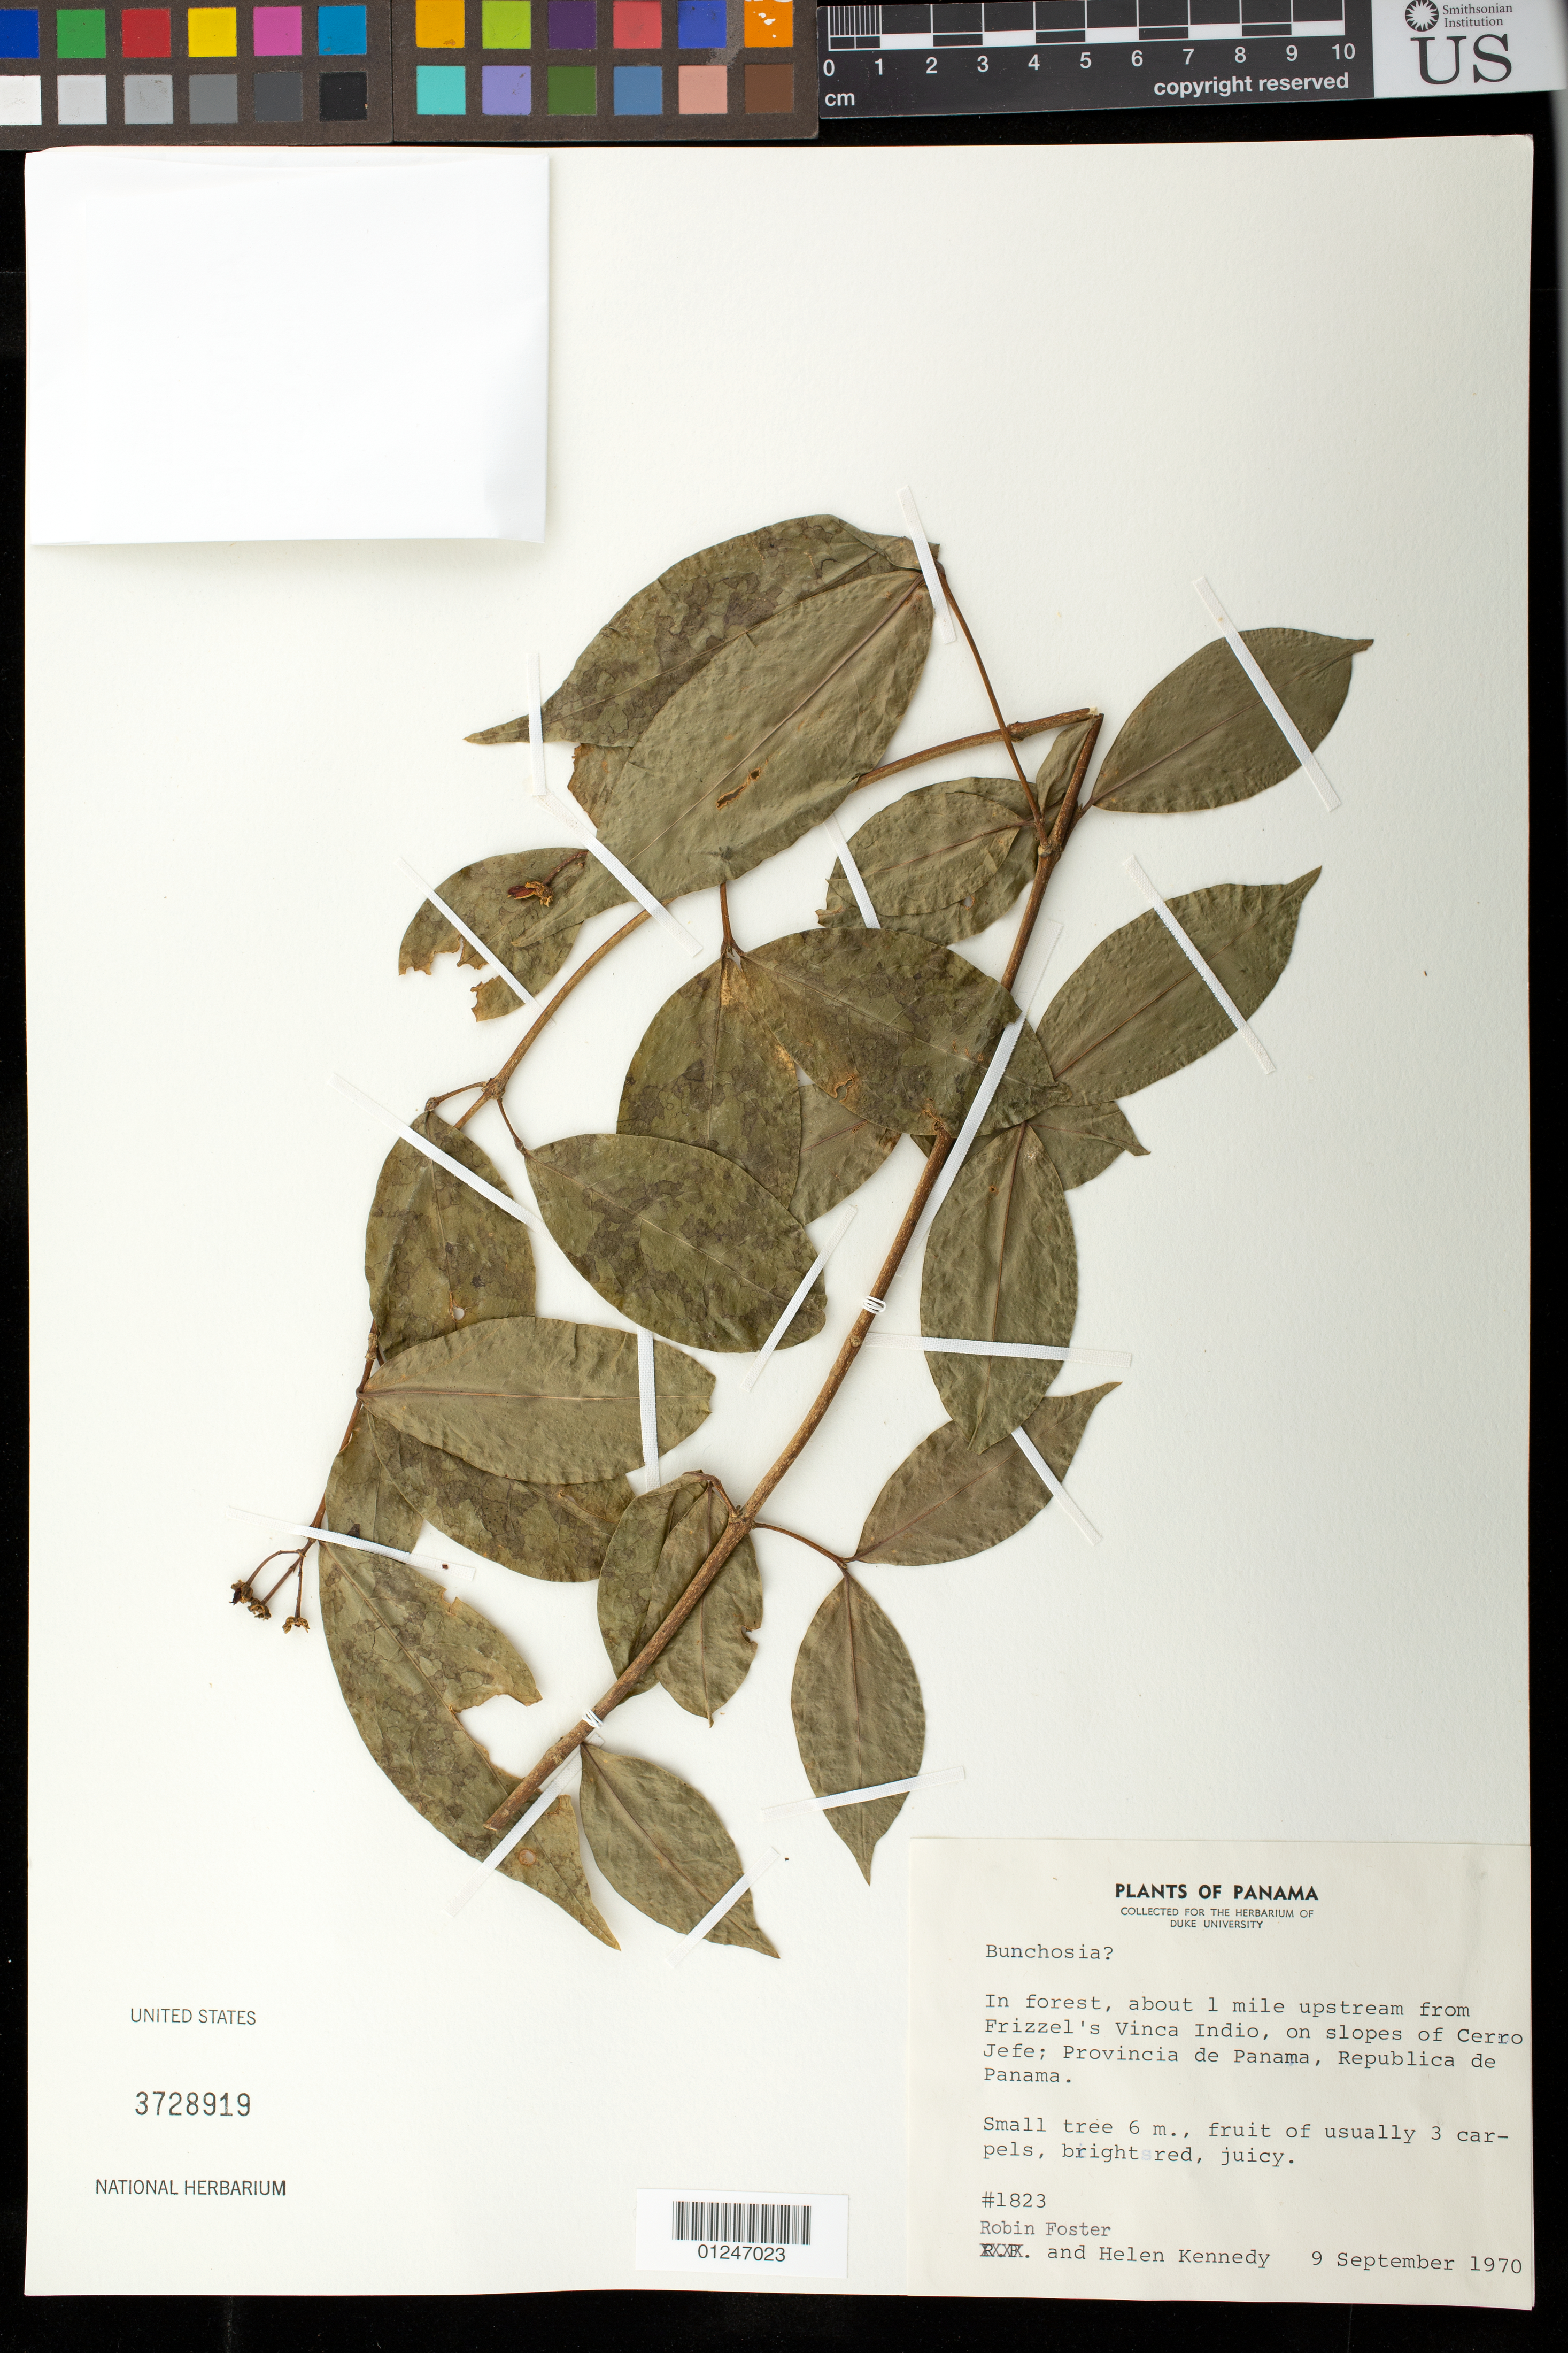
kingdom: Plantae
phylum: Tracheophyta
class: Magnoliopsida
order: Malpighiales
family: Malpighiaceae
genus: Malpighia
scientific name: Malpighia albiflora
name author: (Cuatrec.) Cuatrec.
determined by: Pool, A., (MO), Missouri Botanical Garden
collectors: R. B. Foster & H. Kennedy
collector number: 1823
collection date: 1970-09-09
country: Panama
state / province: Panamá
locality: In forest, about 1 mi. upstream from Frizzel's Vinca Indio, on slopes of Cerro Jefe.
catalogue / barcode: US 3728919